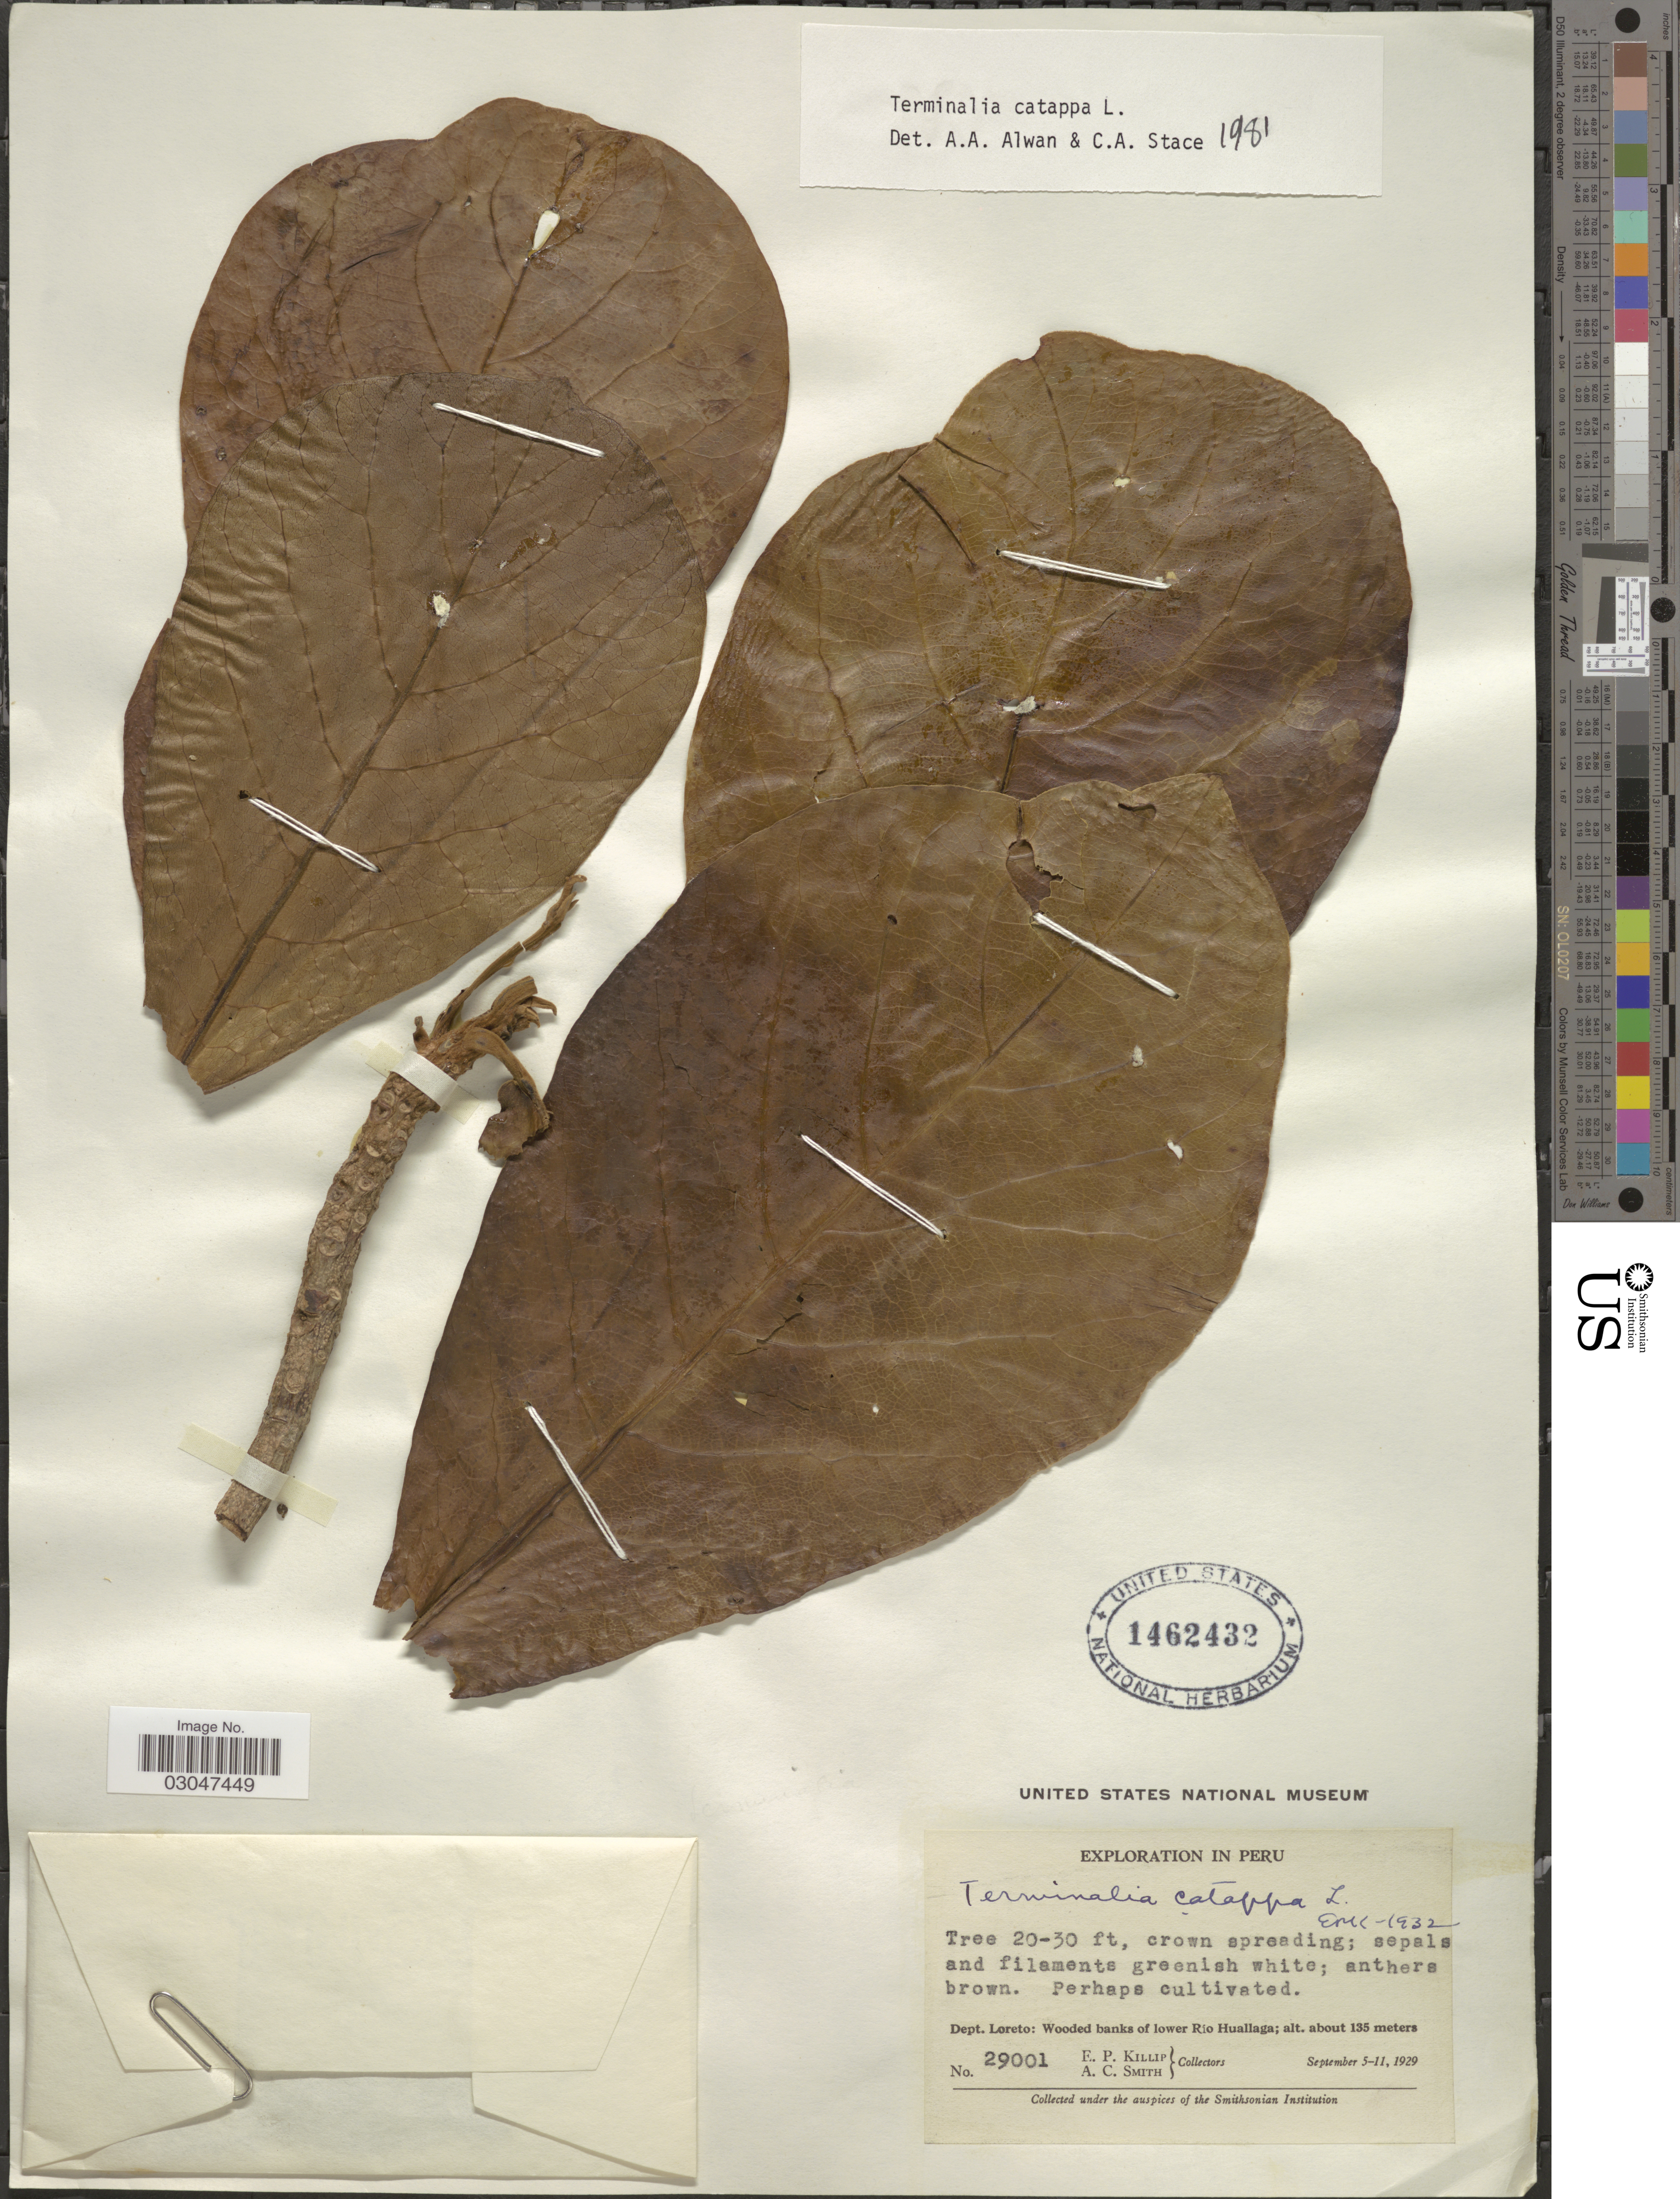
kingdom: Plantae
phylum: Tracheophyta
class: Magnoliopsida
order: Myrtales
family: Combretaceae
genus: Terminalia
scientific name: Terminalia catappa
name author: L.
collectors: E. P. Killip & A. C. Smith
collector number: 29001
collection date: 1929-09-05/1929-09-11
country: Peru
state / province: Loreto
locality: Dept. Loreto: Wooded banks of lower Río Huallaga.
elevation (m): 135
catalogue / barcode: US 1462432